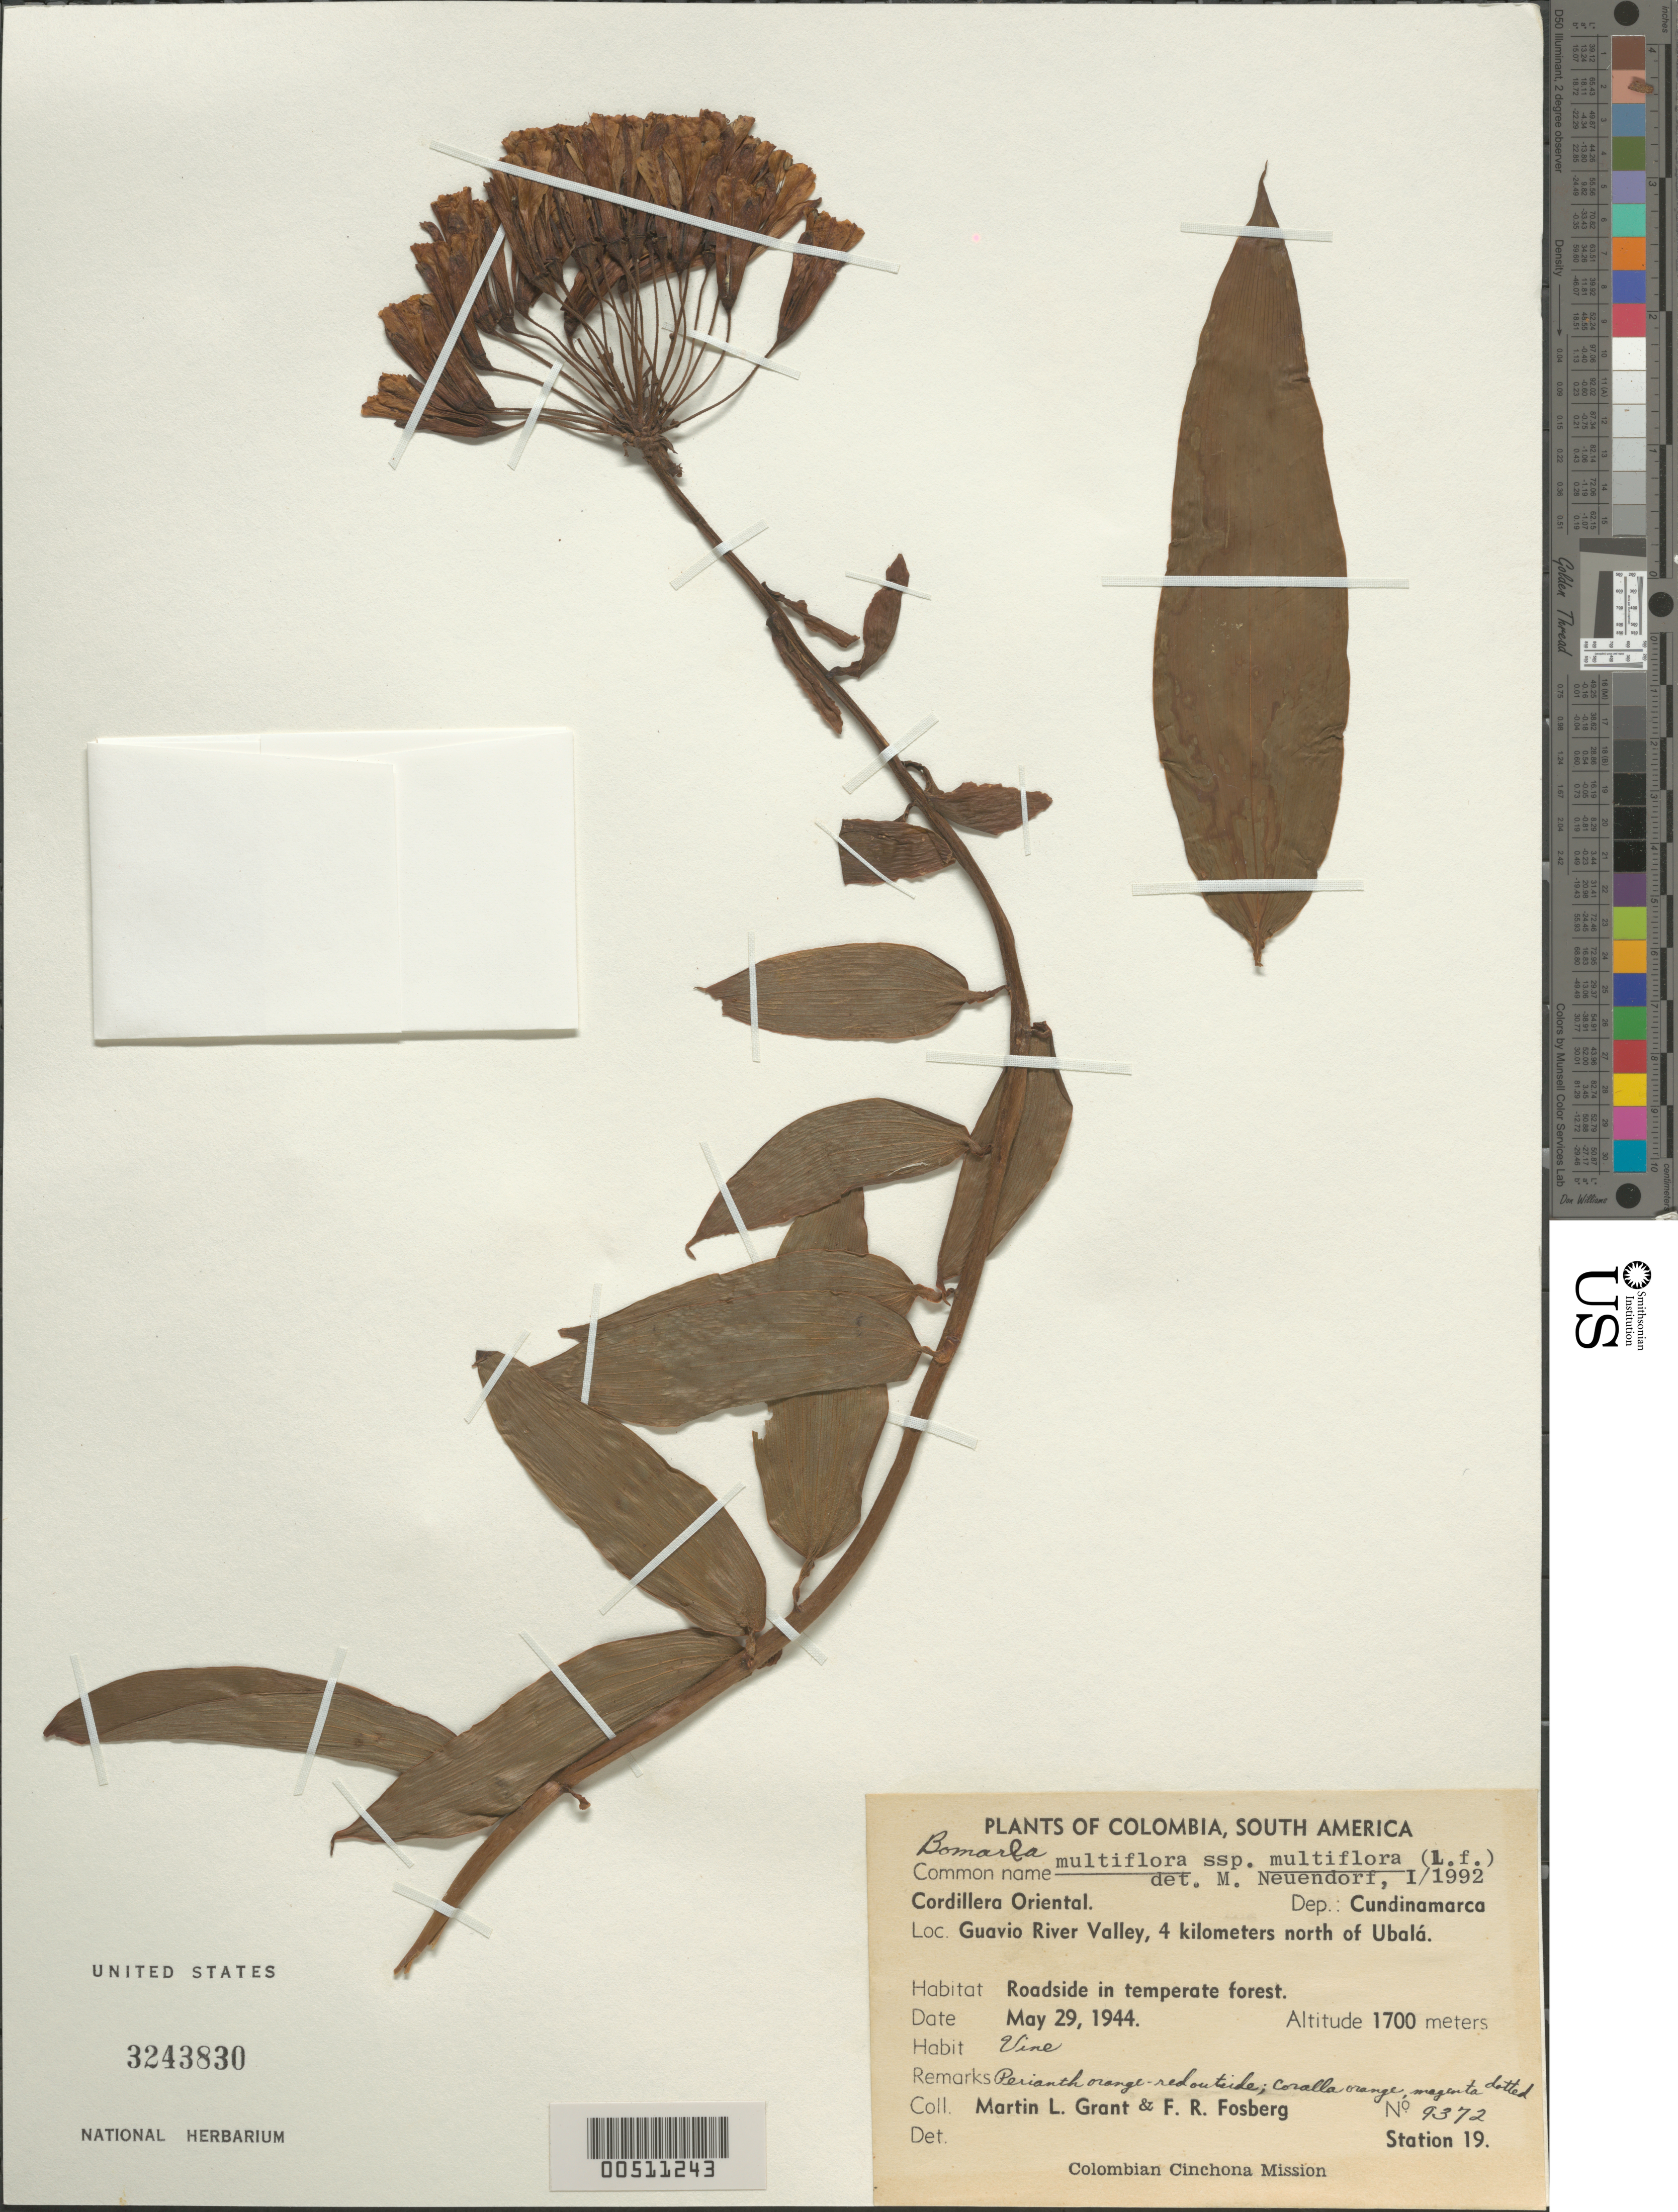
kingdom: Plantae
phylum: Tracheophyta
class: Liliopsida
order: Liliales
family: Alstroemeriaceae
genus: Bomarea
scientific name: Bomarea multiflora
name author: (L. f.) Mirb.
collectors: M. L. Grant & F. R. Fosberg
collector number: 9372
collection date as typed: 29 May 1944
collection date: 1944-05-29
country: Colombia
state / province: Cundinamarca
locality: N of Ubala, Guavio River Valley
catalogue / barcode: US 3243830